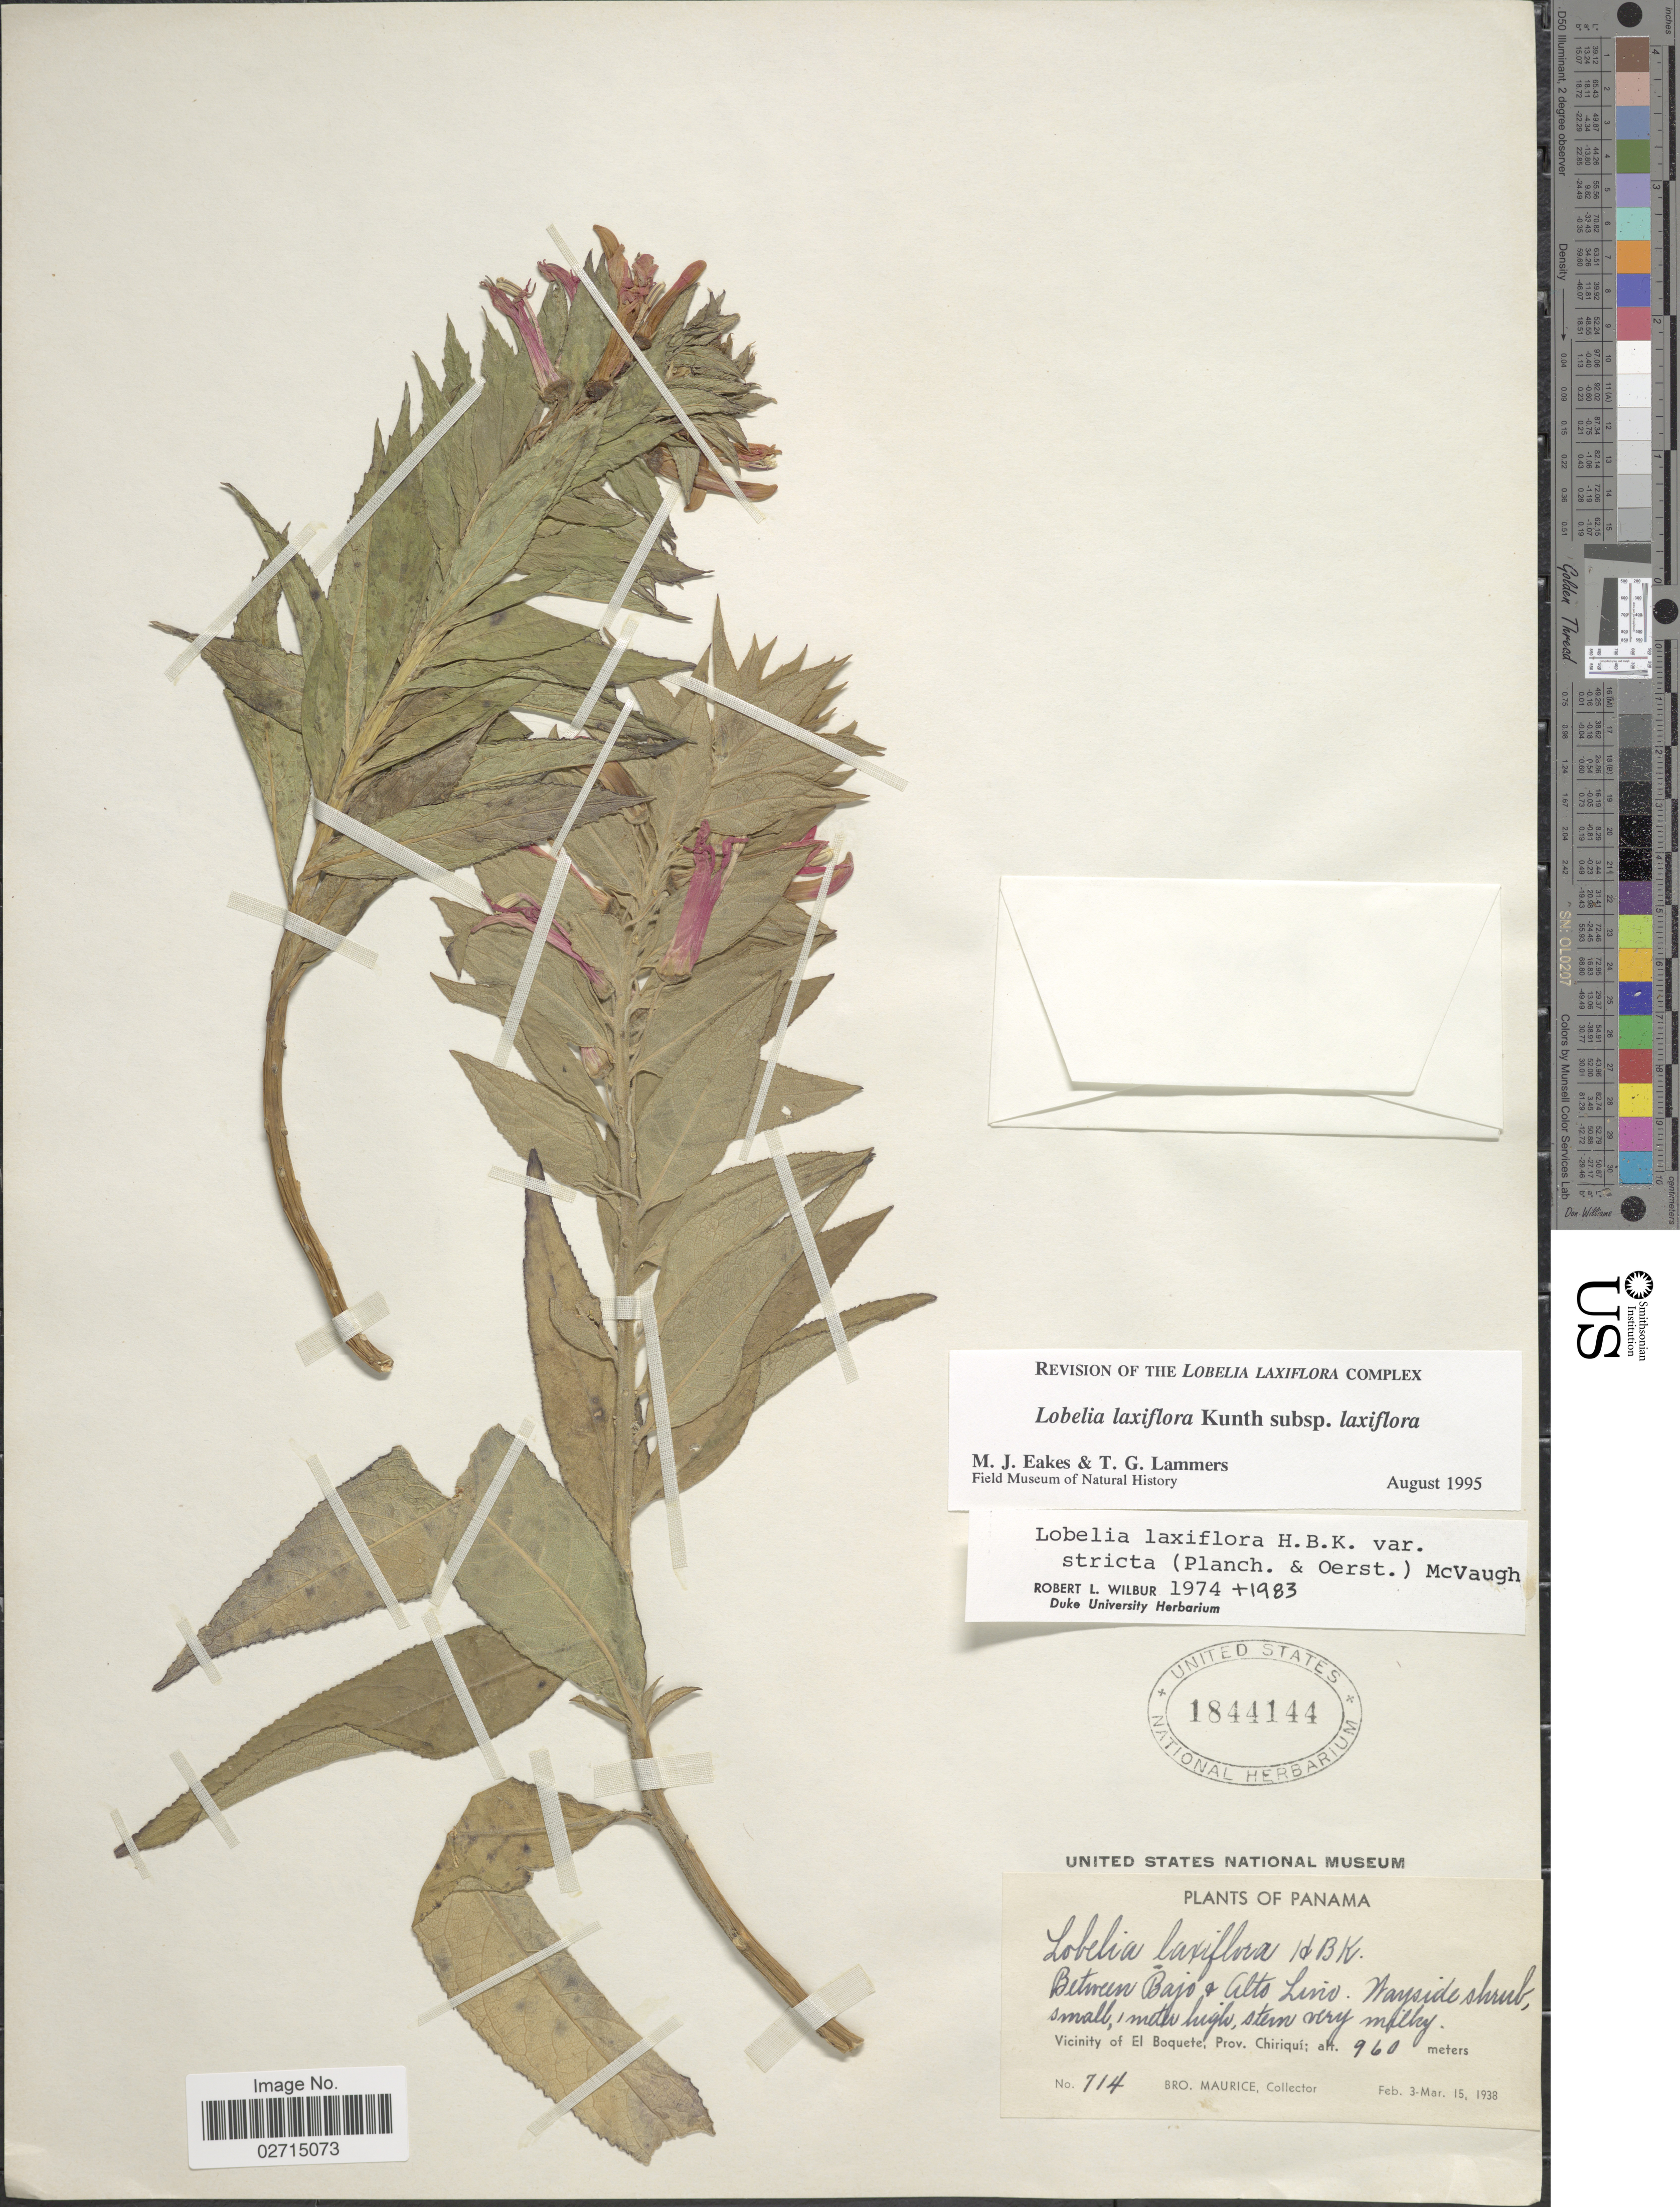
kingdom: Plantae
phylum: Tracheophyta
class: Magnoliopsida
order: Asterales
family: Campanulaceae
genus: Lobelia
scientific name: Lobelia laxiflora subsp. laxiflora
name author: Kunth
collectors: B. Maurice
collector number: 714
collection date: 1938-02-03/1938-03-15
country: Panama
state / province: Chiriqui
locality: Between Bajo & Alto Lino, Vicinity of El Boquete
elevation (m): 960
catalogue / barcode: US 1844144